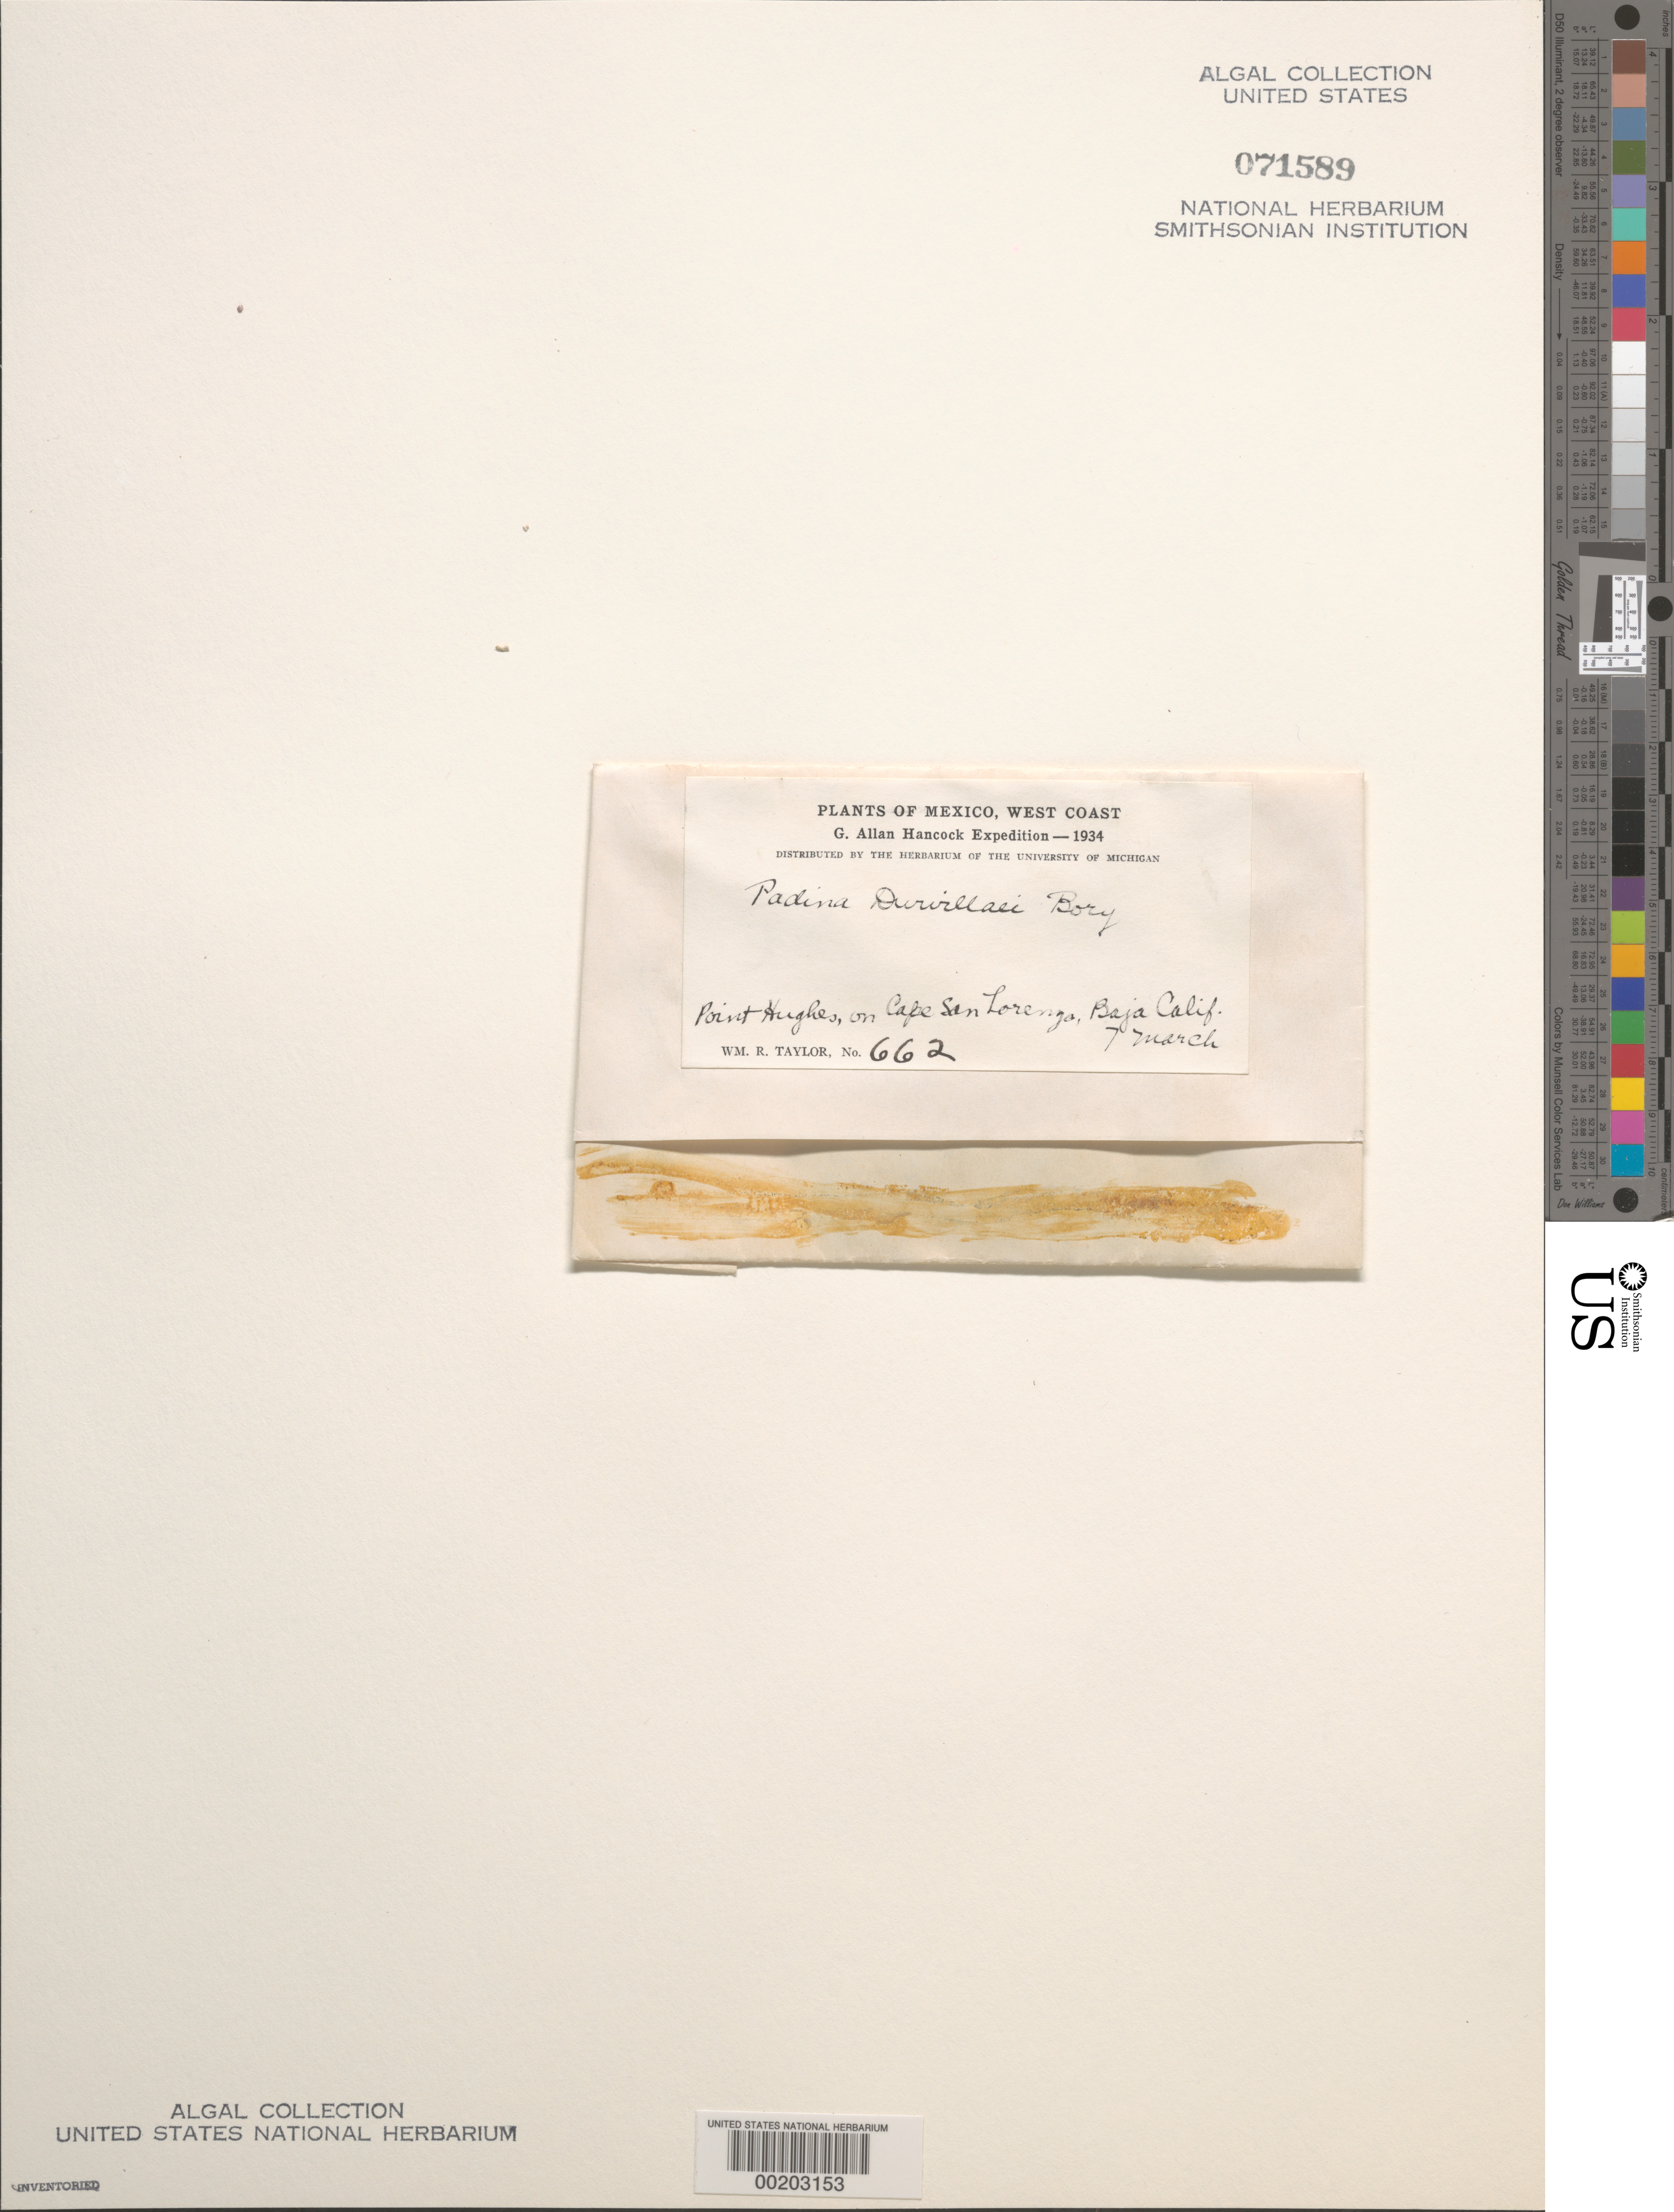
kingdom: Chromista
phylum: Ochrophyta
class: Phaeophyceae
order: Dictyotales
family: Dictyotaceae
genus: Padina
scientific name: Padina durvillaei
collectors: W. R. Taylor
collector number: WRT 34-662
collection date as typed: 07 Mar 1934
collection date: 1934-03-07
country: Mexico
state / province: Baja California Sur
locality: Punta Hughes, Cabo San Lorenzo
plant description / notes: G. Allan Hancock Expedition, 1934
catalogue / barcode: US 71589